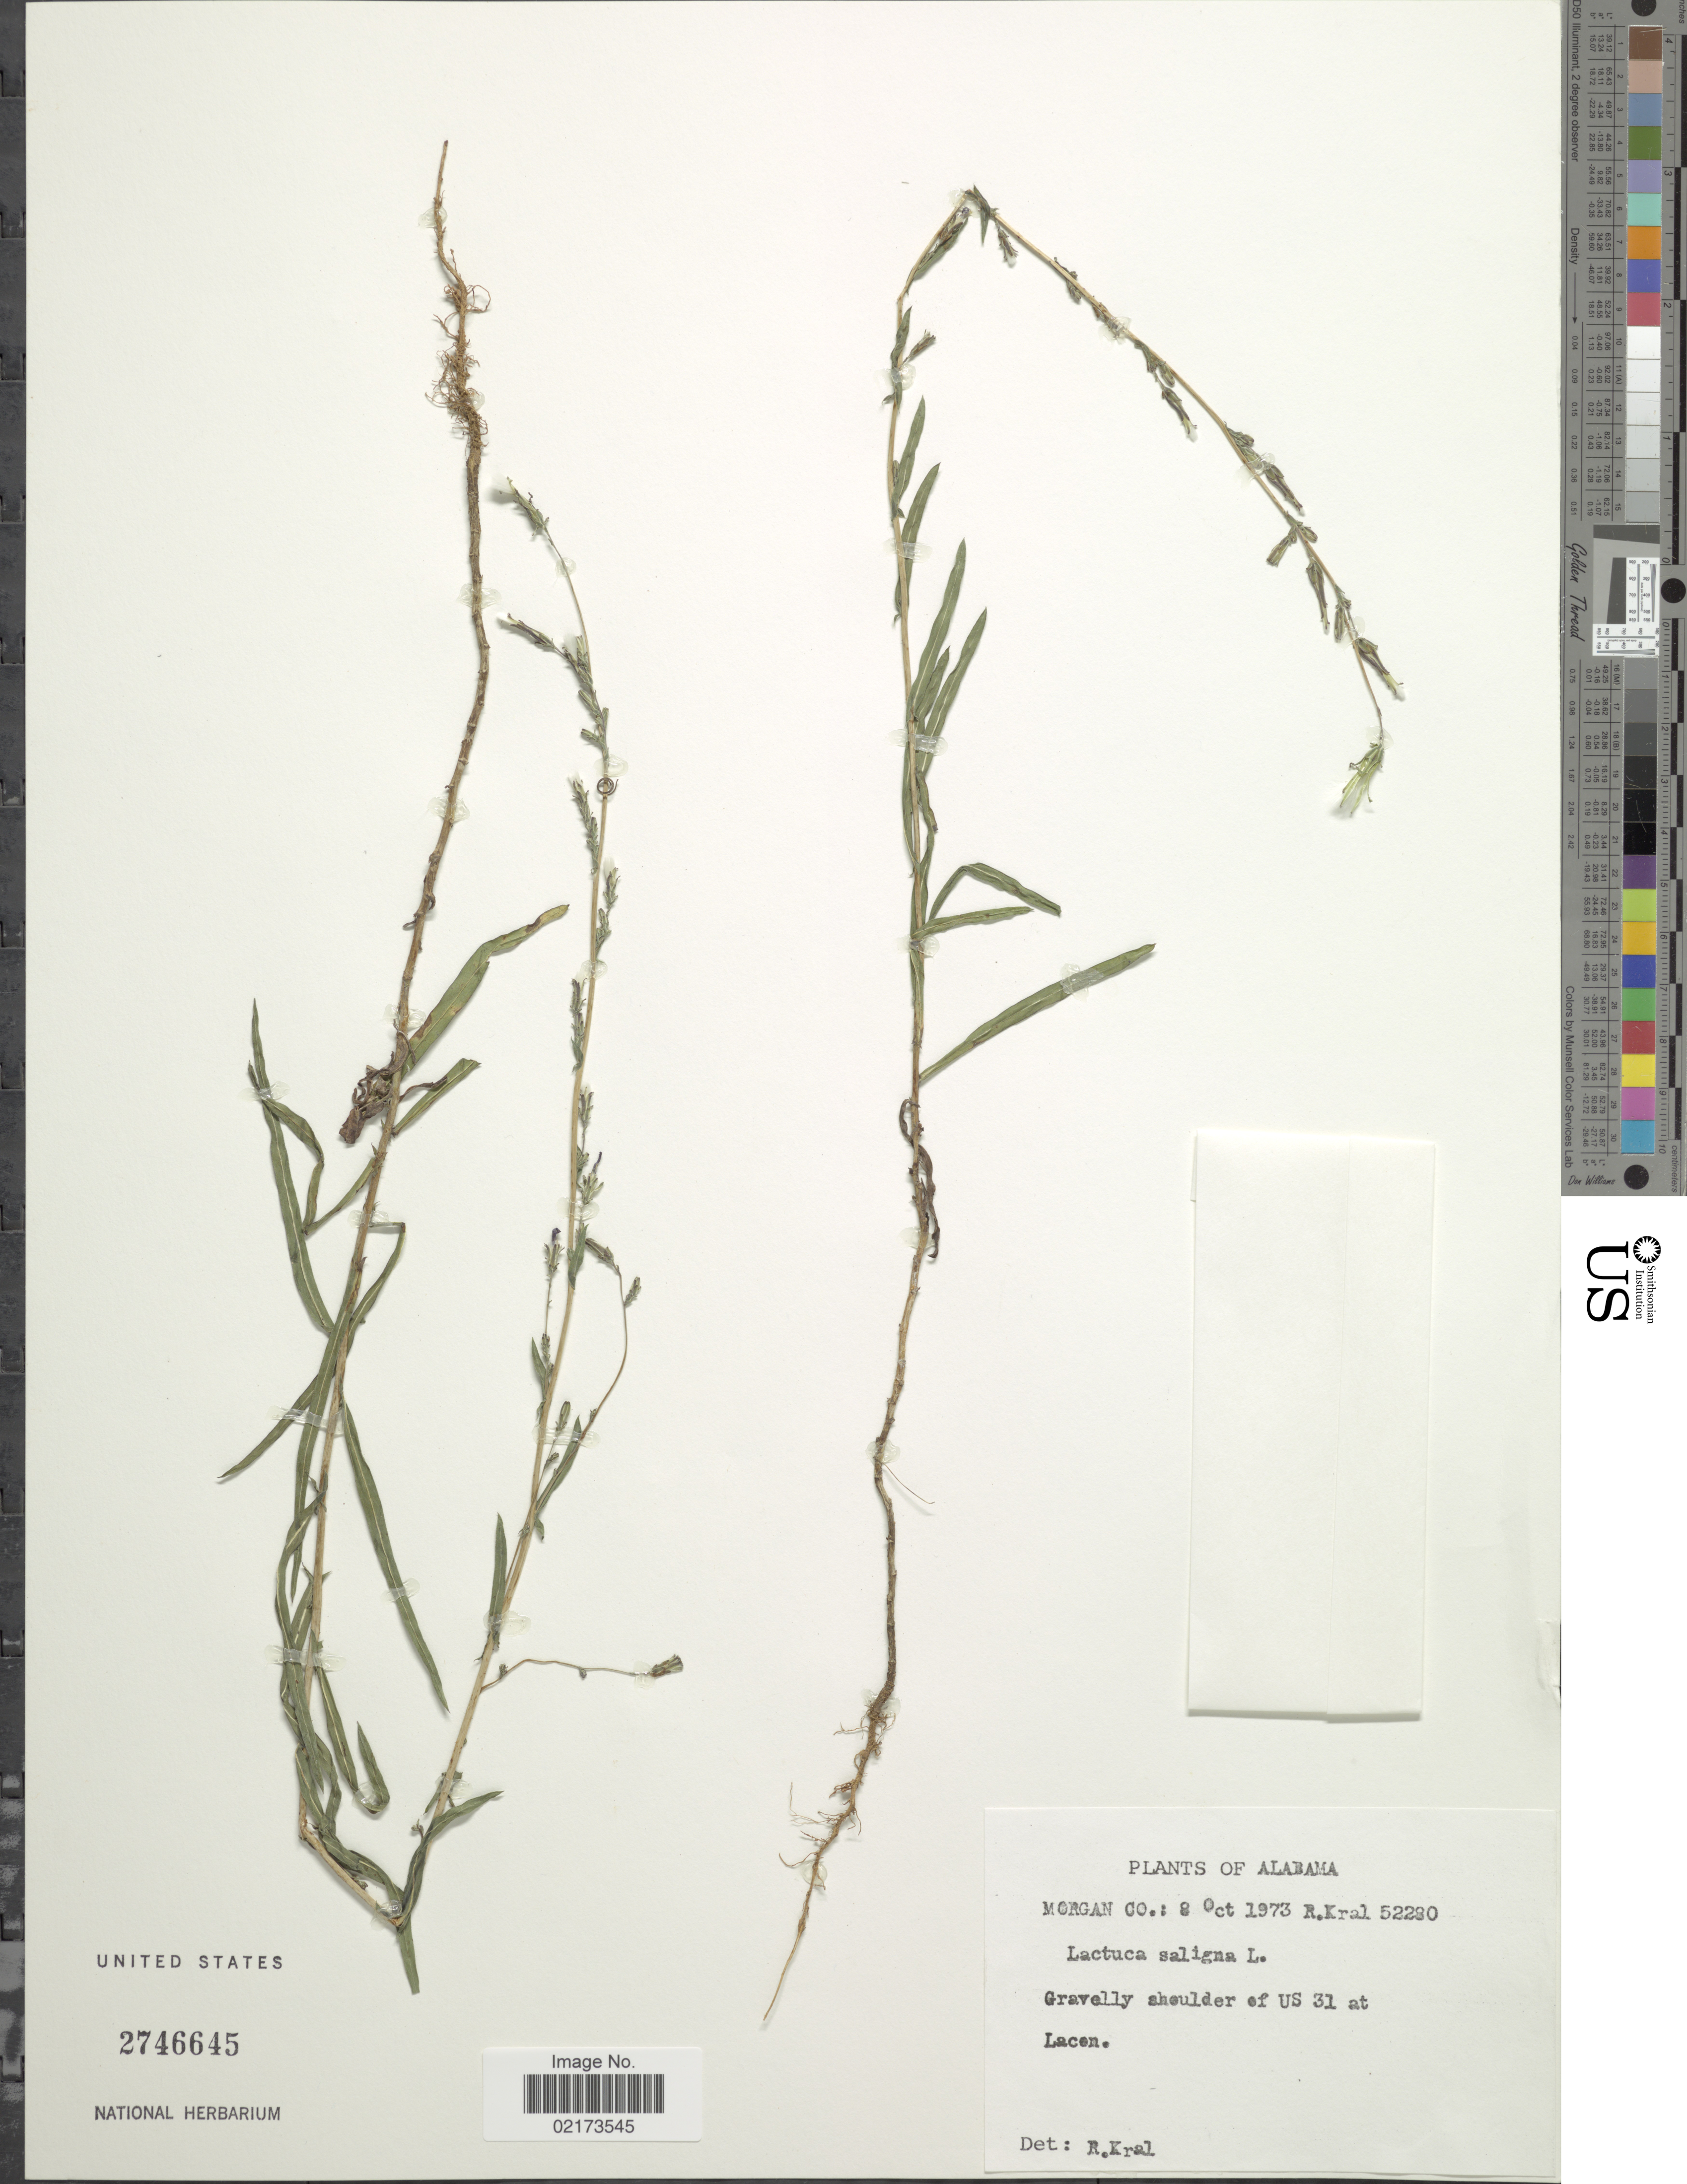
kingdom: Plantae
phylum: Tracheophyta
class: Magnoliopsida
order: Asterales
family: Asteraceae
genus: Lactuca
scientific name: Lactuca saligna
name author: L.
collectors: R. Kral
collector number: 42280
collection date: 1973-10-08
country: United States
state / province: Alabama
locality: Morgan Co., gravelly shoulder of US 31 at Lacen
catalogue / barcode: US 2746645